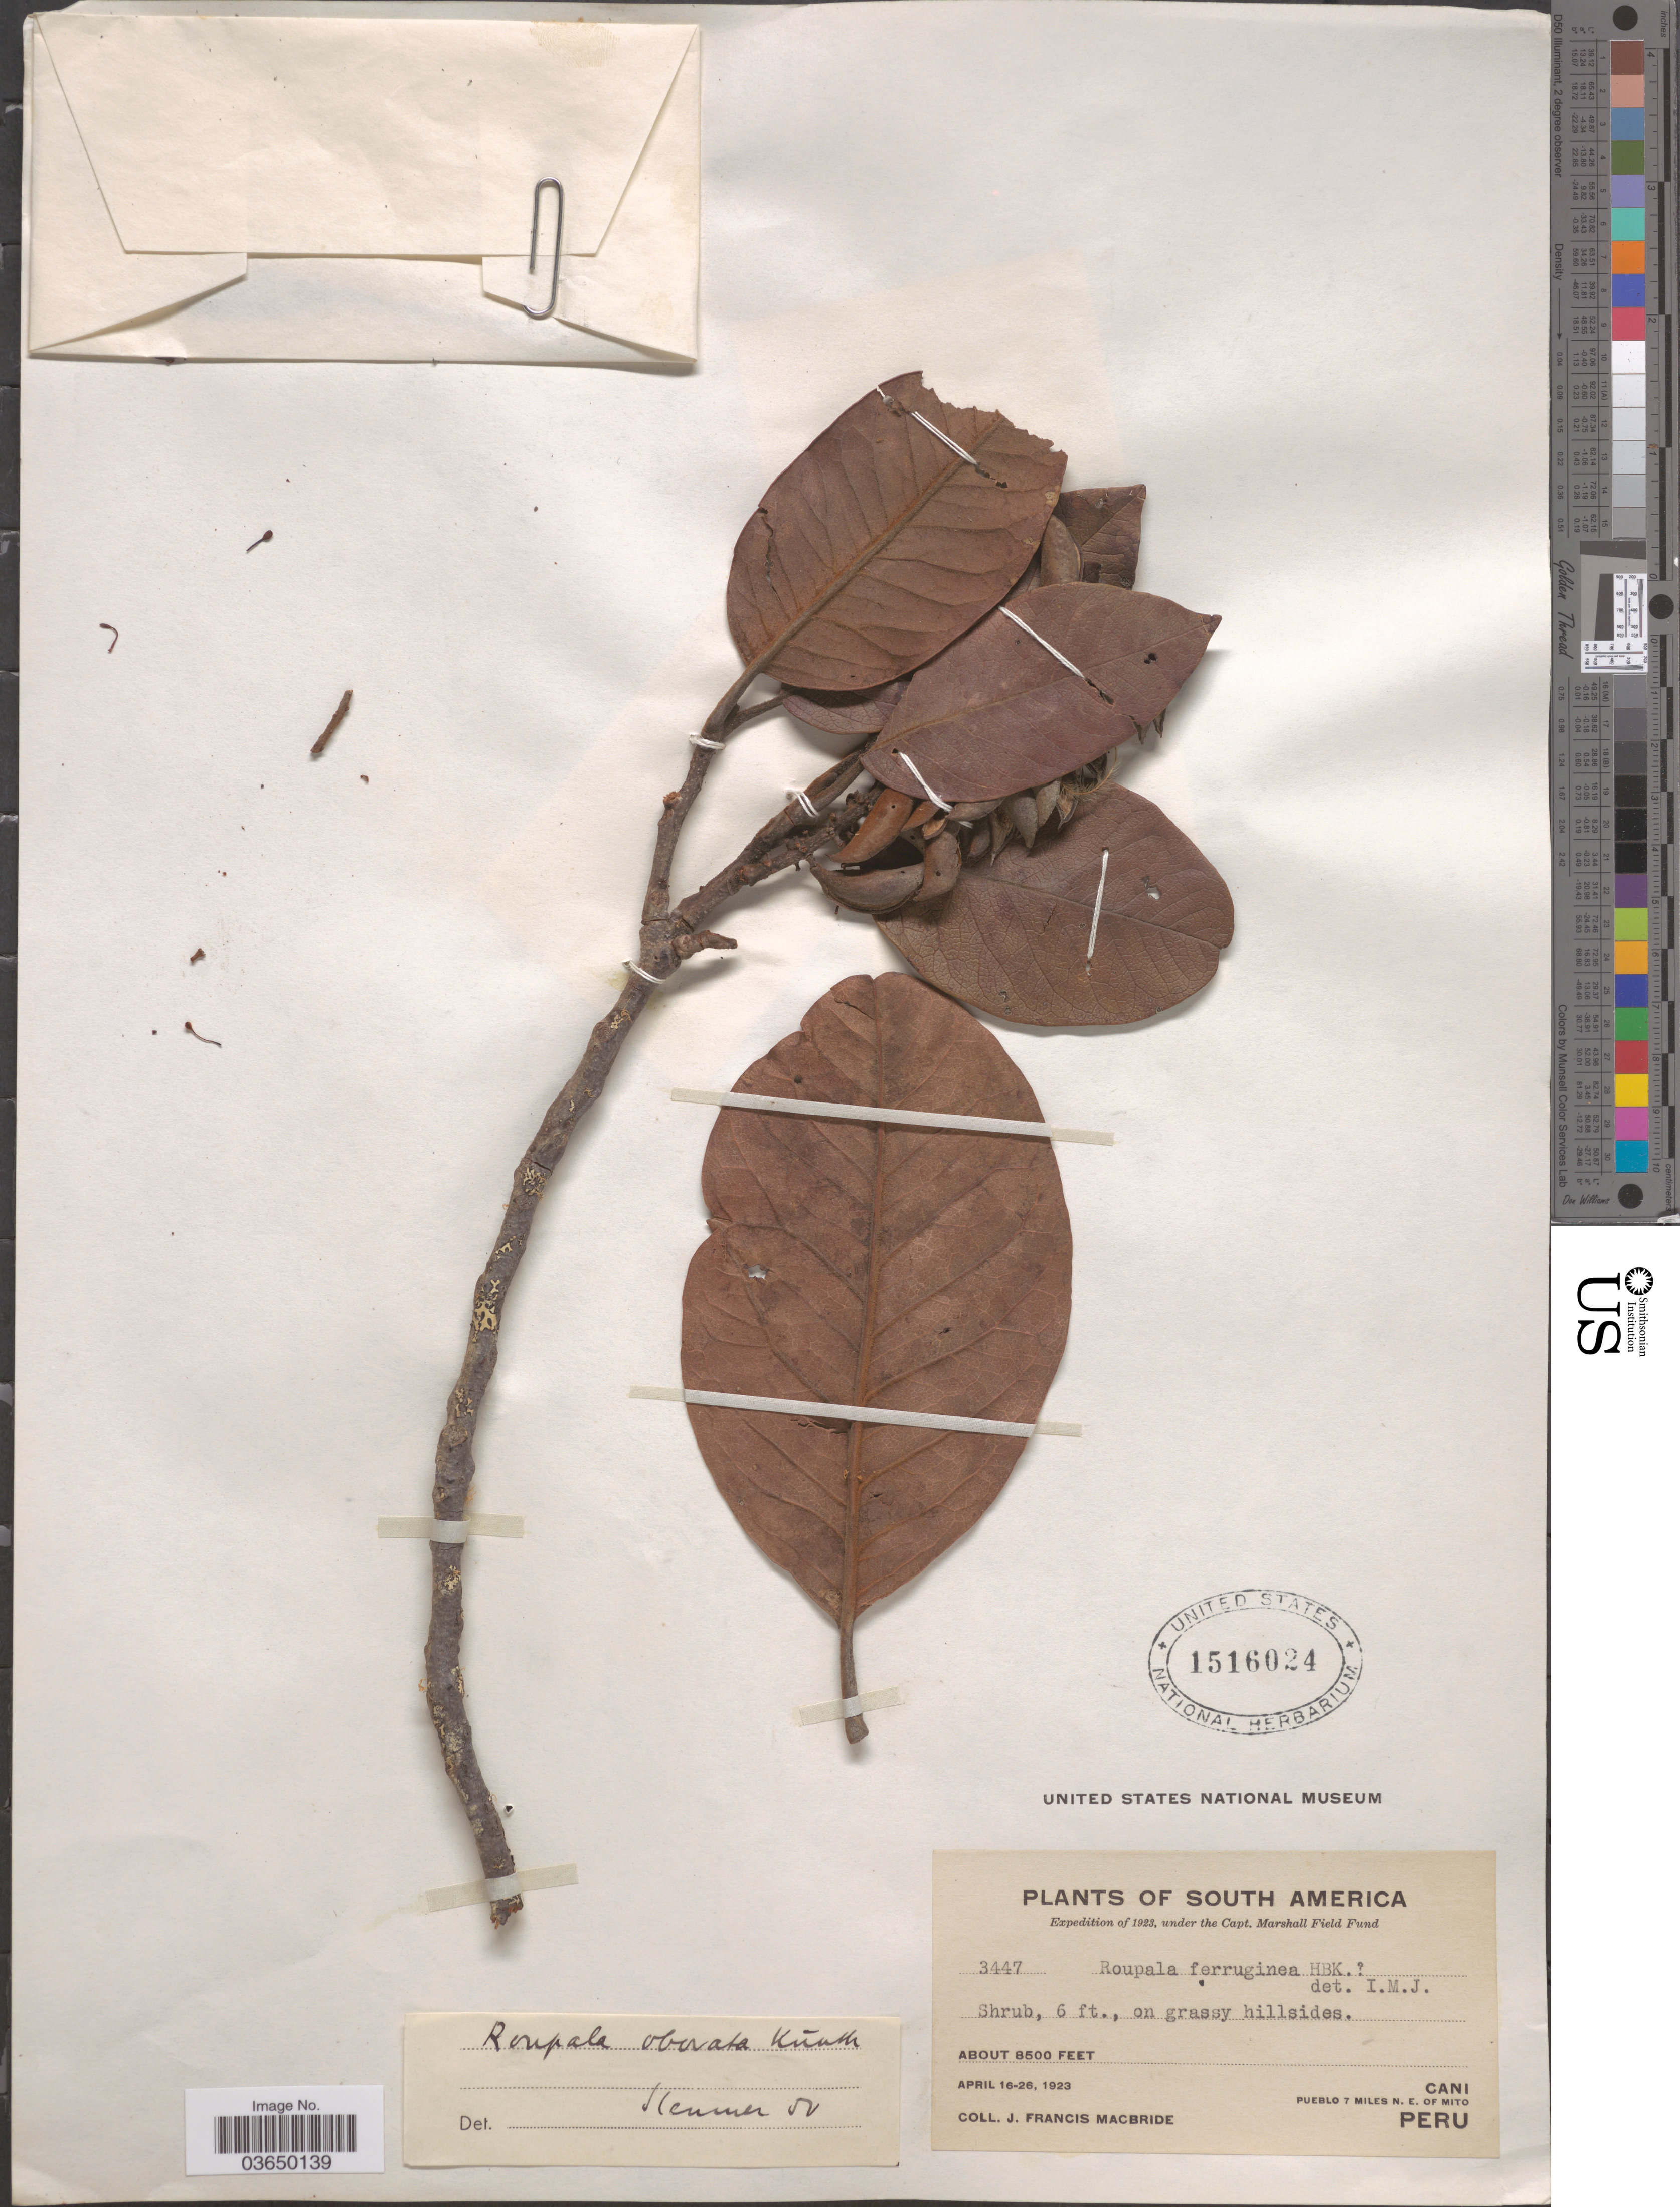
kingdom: Plantae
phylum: Tracheophyta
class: Magnoliopsida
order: Proteales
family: Proteaceae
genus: Roupala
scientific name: Roupala monosperma var. monosperma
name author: (Ruiz & Pav.) I.M. Johnst.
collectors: J. F. Macbride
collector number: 3447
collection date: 1923-04-16/1923-04-26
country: Peru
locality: Cani. Pueblo 7 miles n. e. of Mito.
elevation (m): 2591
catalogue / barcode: US 1516024